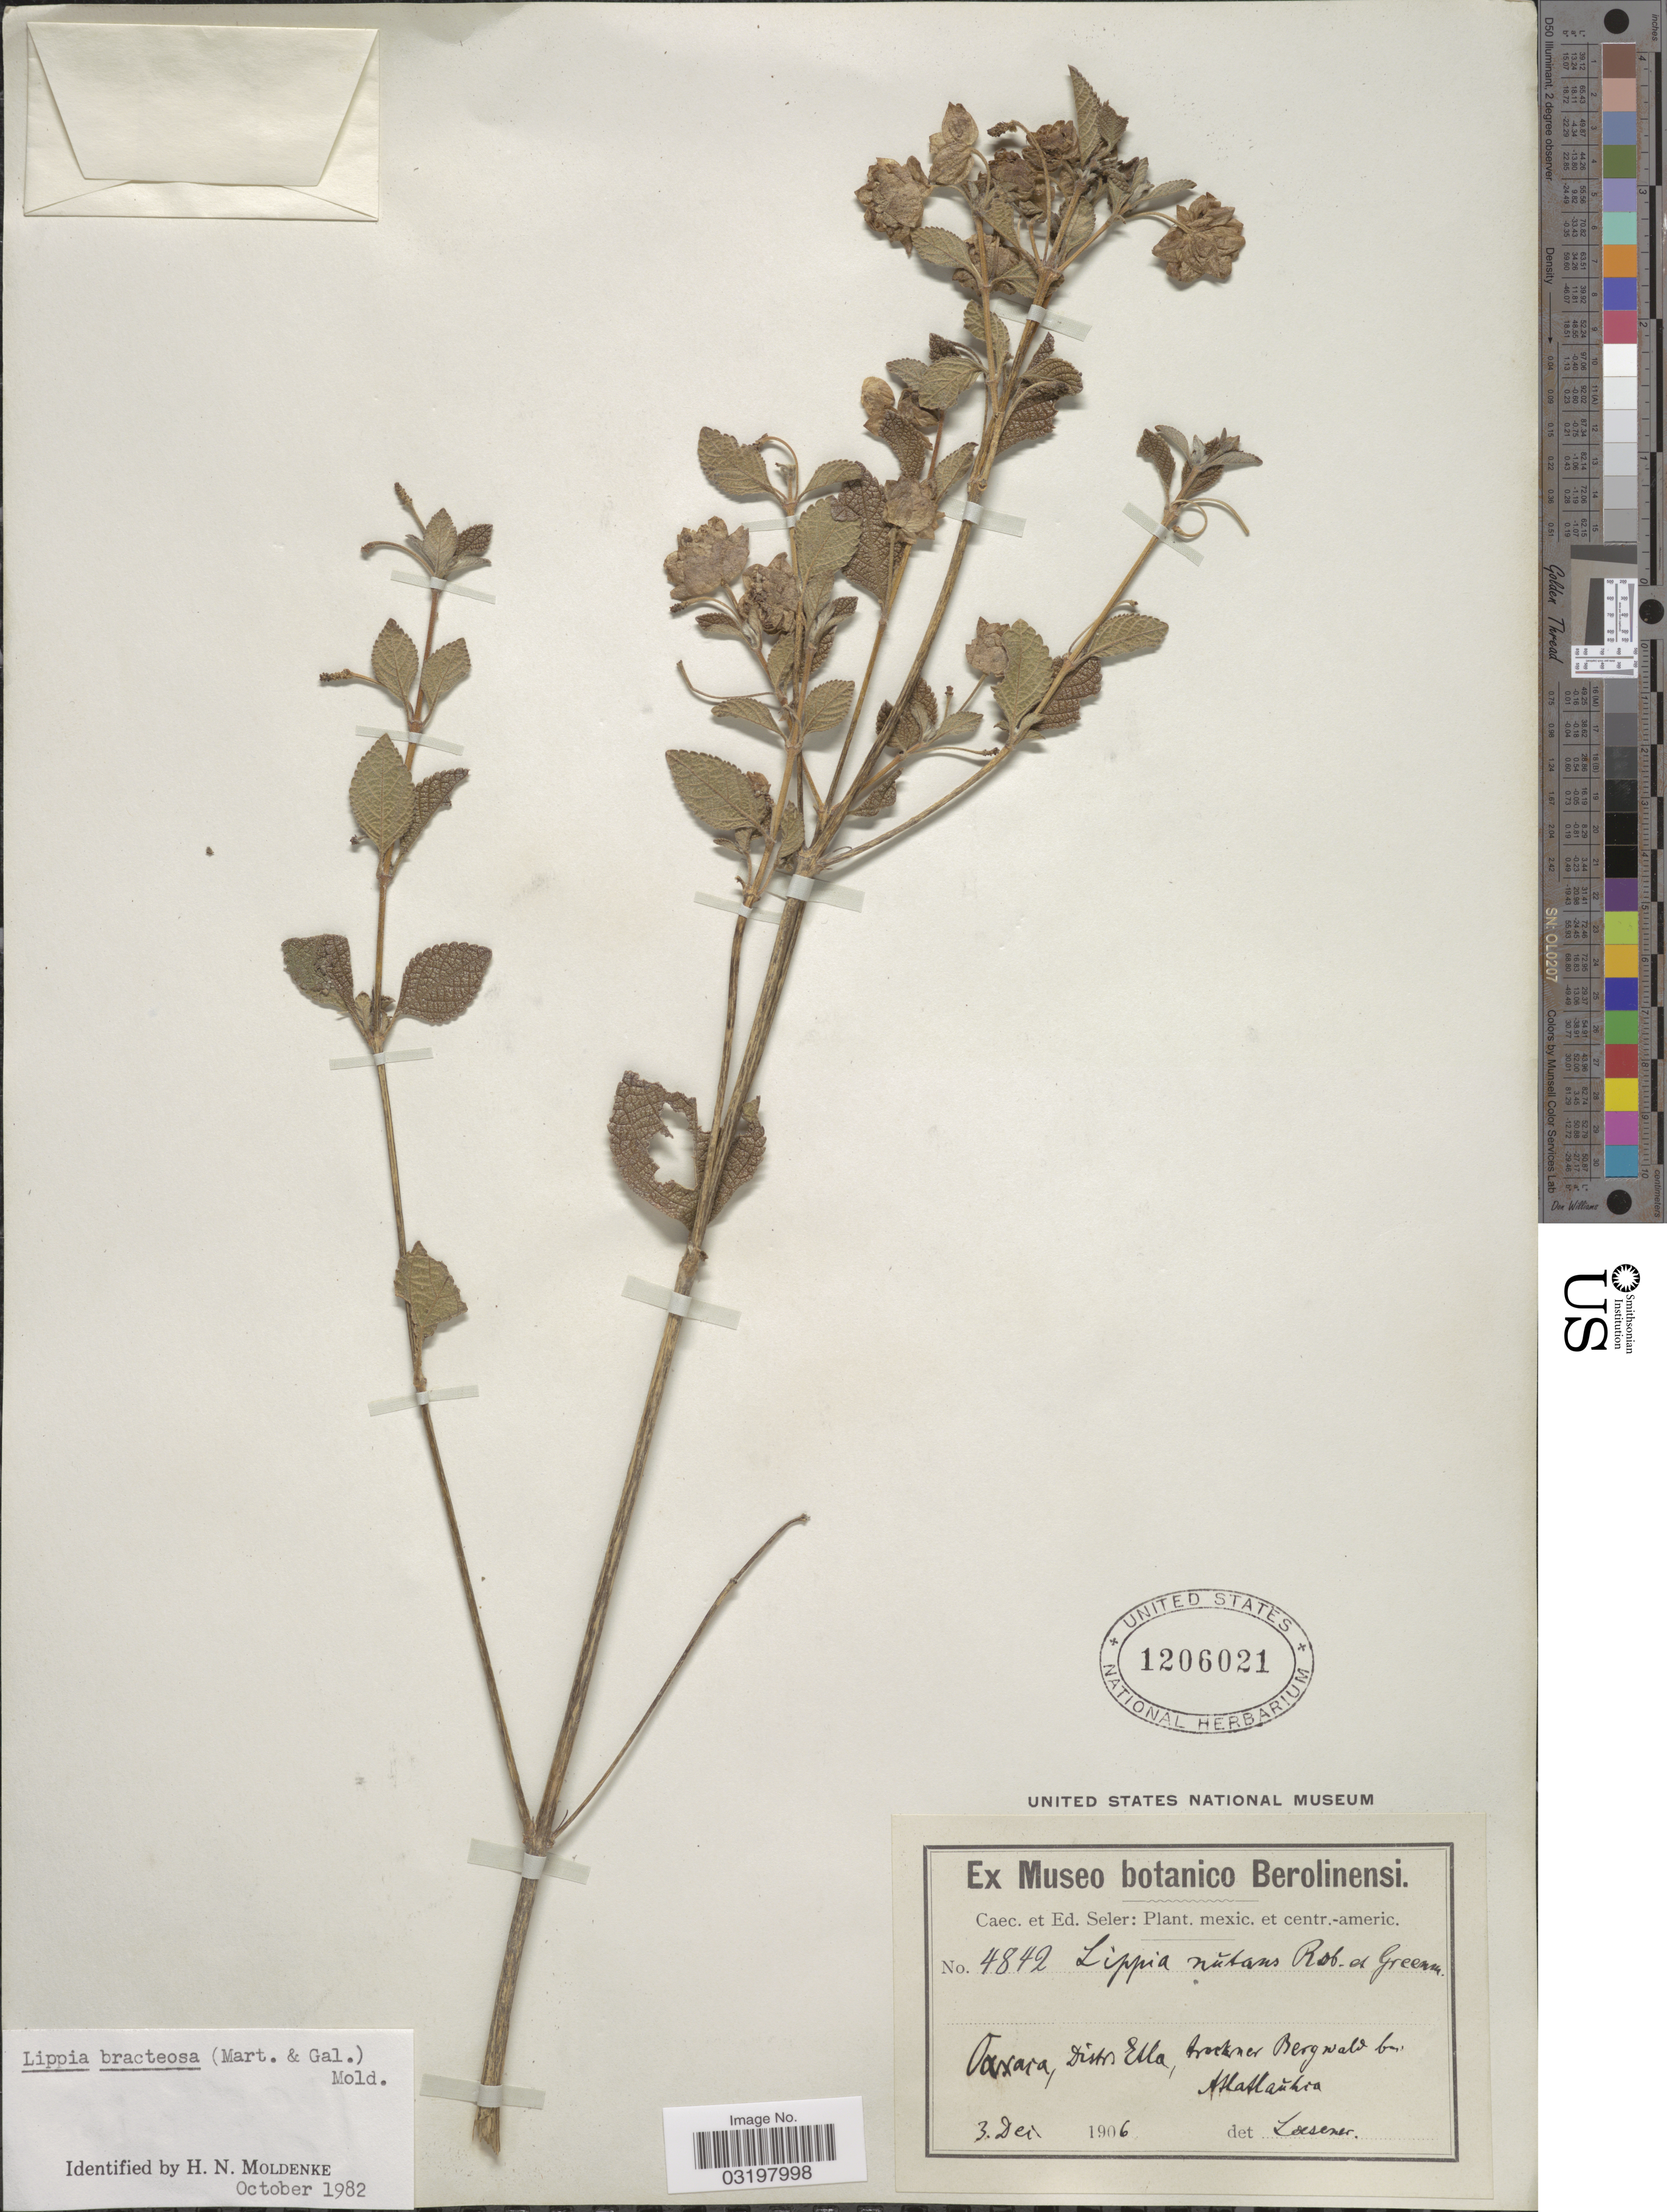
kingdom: Plantae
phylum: Tracheophyta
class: Magnoliopsida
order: Lamiales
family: Verbenaceae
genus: Lippia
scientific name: Lippia bracteosa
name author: (M. Martens & Galeotti) Moldenke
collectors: ex Caec. et Ed Seler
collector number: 4842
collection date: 1906-12-03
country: Mexico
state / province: Oaxaca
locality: Distr. Etla, trockner Bergwald bei Atlatlauhca.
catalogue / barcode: US 1206021